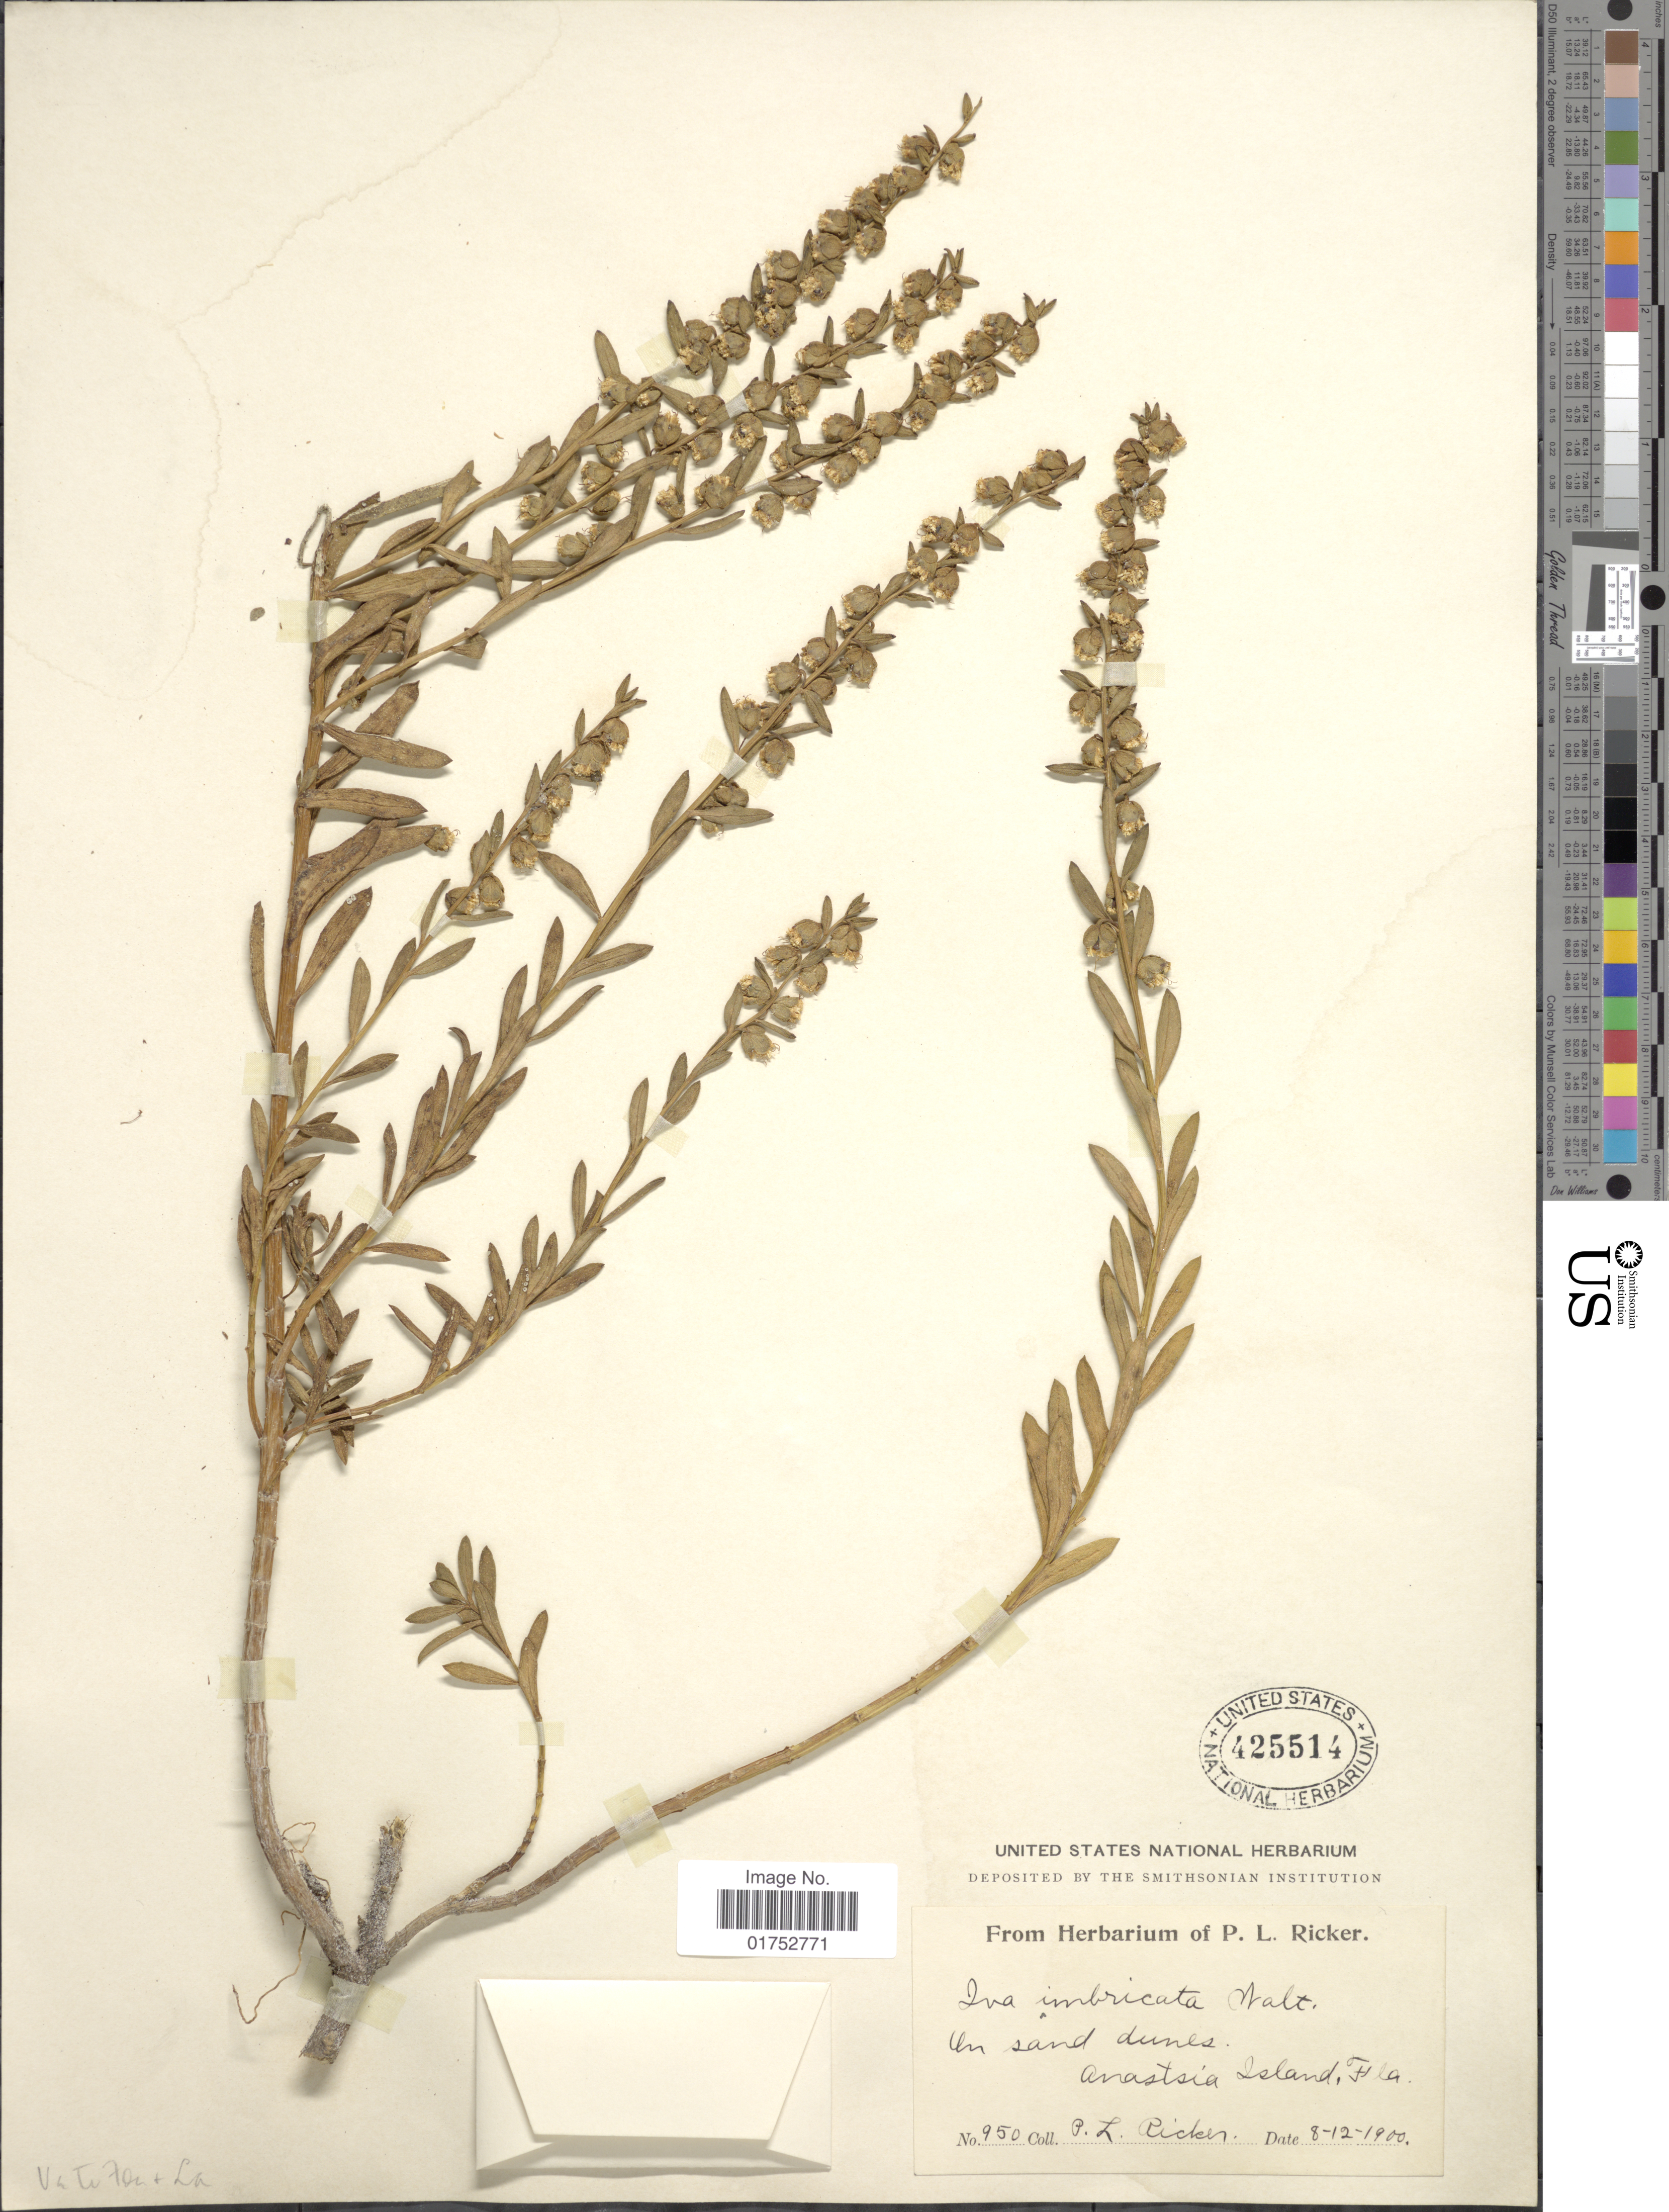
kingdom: Plantae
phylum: Tracheophyta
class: Magnoliopsida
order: Asterales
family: Asteraceae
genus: Iva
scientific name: Iva imbricata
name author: Walter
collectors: P. Ricker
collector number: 950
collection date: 1900-08-12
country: United States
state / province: Florida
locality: Anastsia Island, Fla.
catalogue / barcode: US 425514